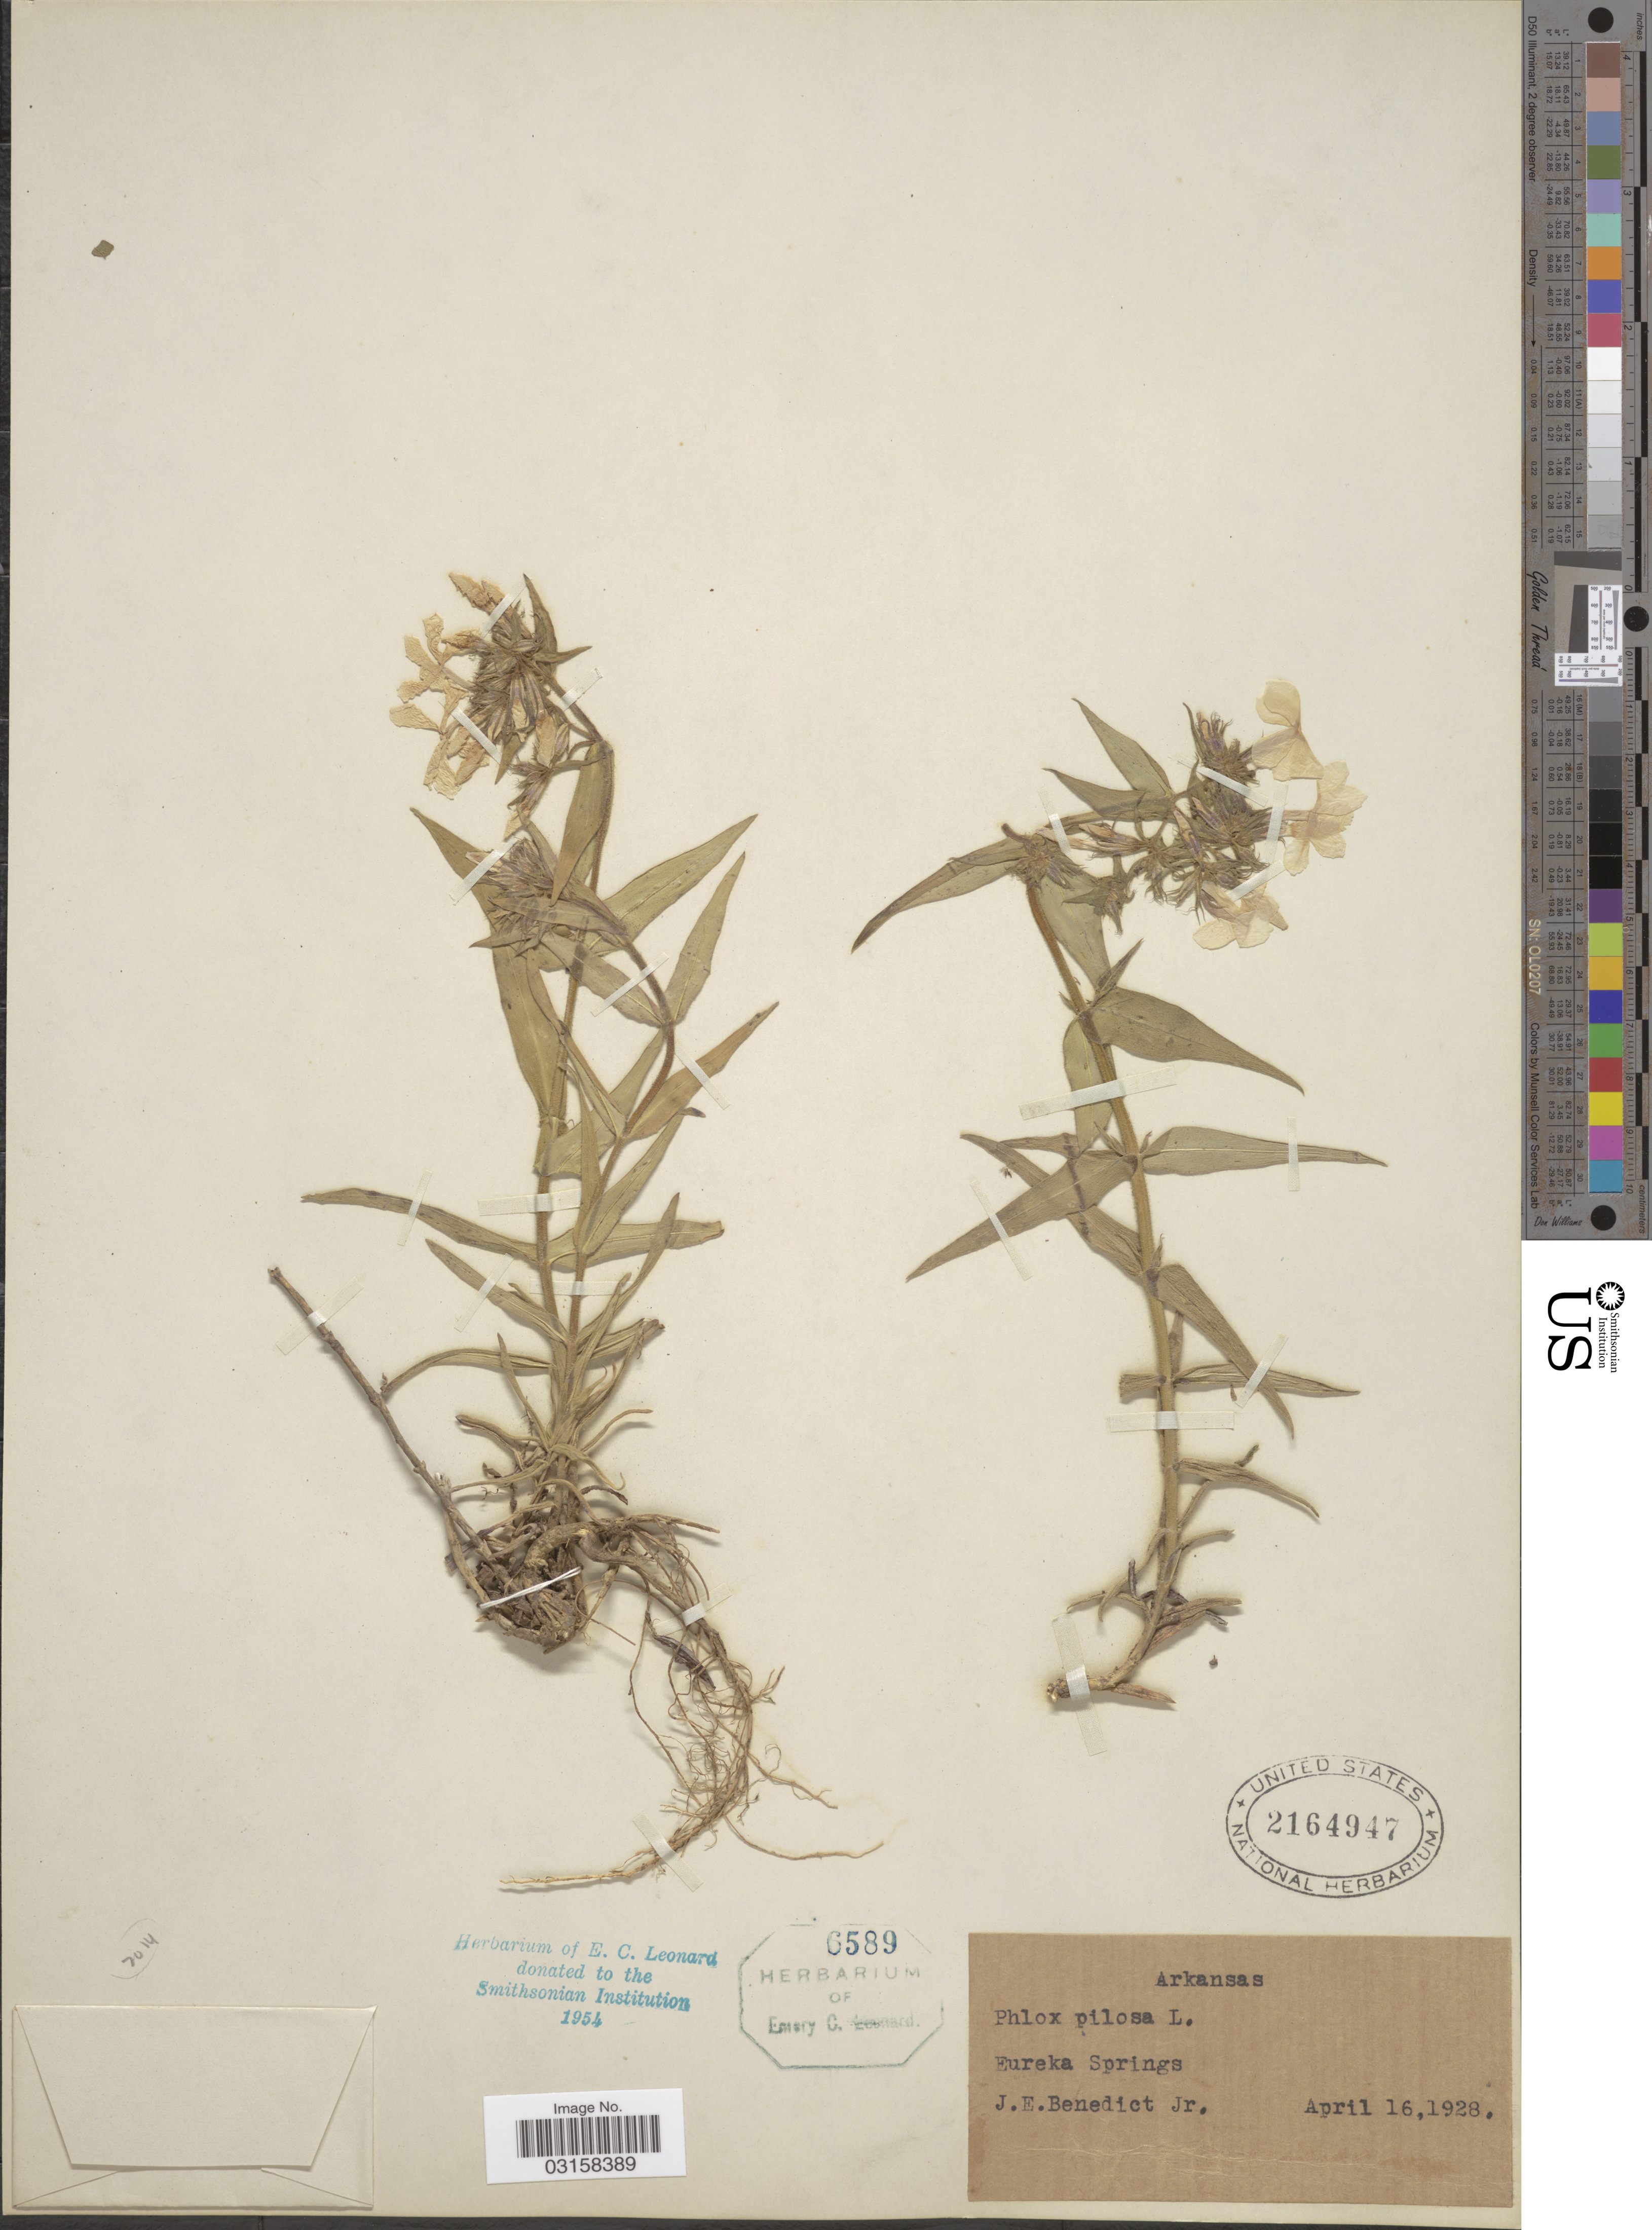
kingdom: Plantae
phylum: Tracheophyta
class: Magnoliopsida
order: Ericales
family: Polemoniaceae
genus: Phlox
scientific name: Phlox pilosa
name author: L.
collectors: J. Benedict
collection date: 1928-04-16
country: United States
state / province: Arkansas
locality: Eureka Springs.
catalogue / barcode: US 2164947